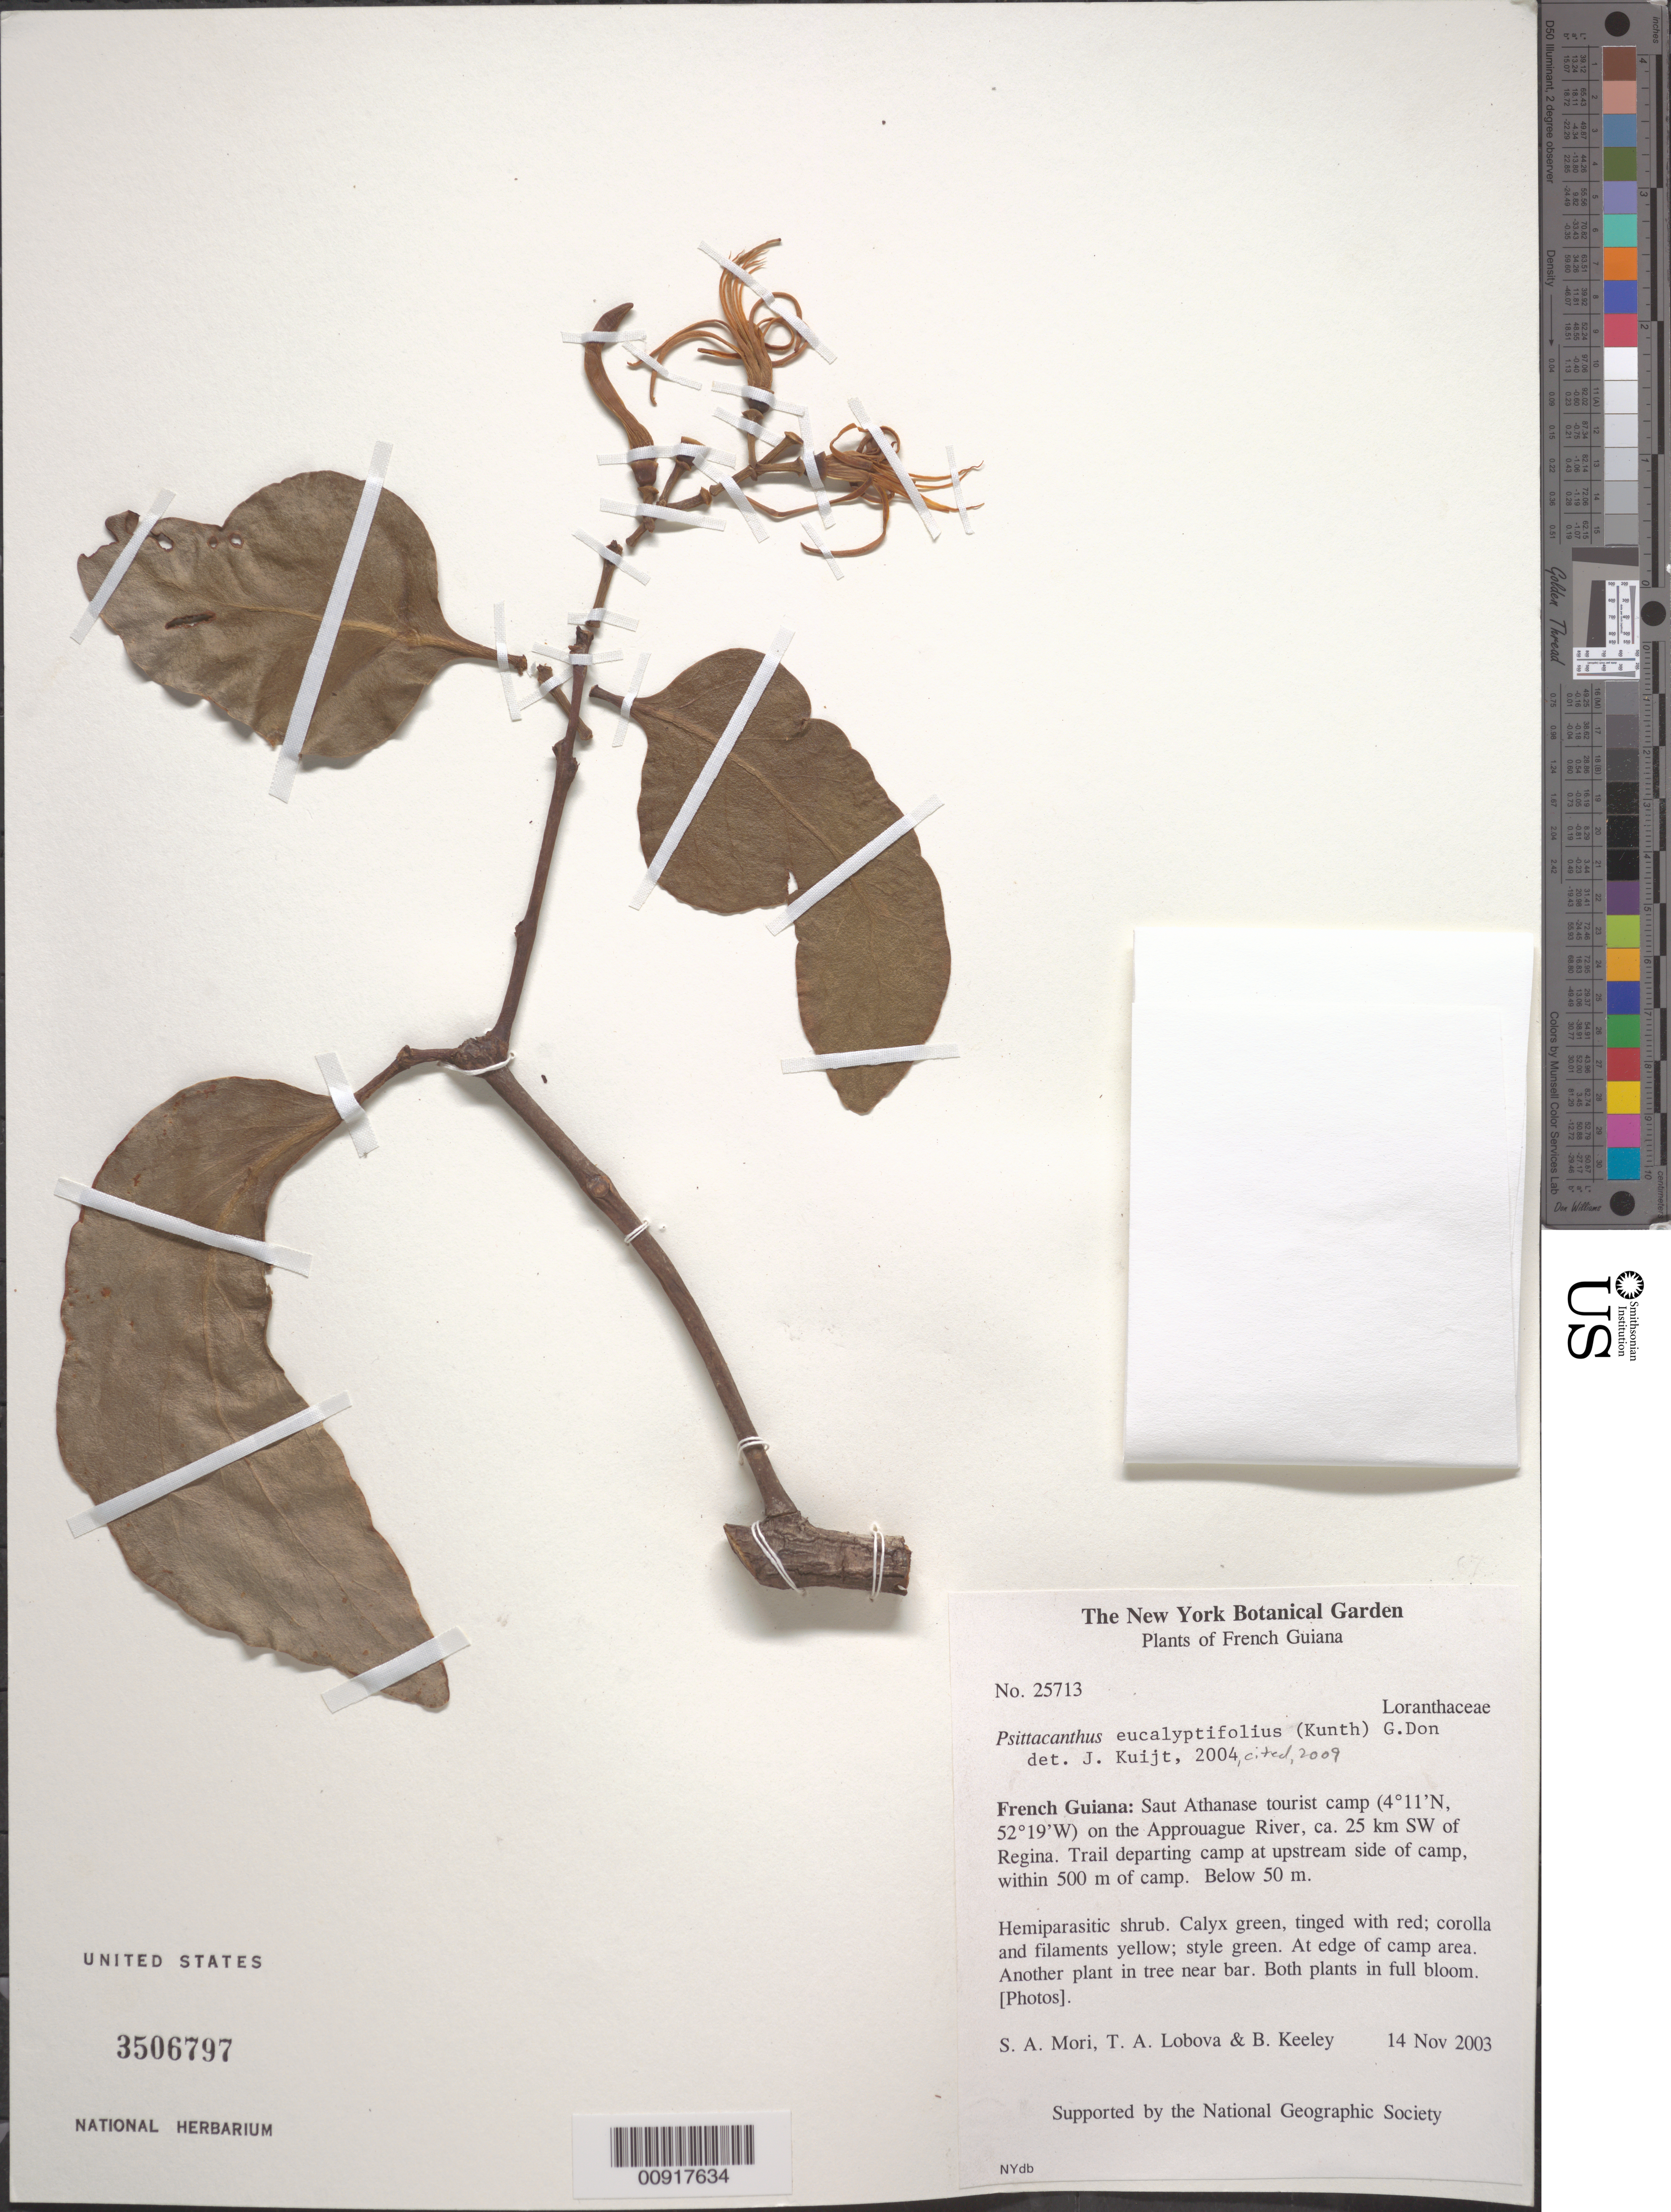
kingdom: Plantae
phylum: Tracheophyta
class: Magnoliopsida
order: Santalales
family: Loranthaceae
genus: Psittacanthus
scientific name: Psittacanthus eucalyptifolius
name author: (Kunth) G. Don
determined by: Kuijt, Job, (CANADA)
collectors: S. Mori, T. Lobova & B. W. Keeley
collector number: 25713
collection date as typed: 14-Nov-03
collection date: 2003-11-14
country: French Guiana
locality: Saut Athanase tourist camp, Approuage R., ca. 25 km SW of Regina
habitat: Trail; edge of camp area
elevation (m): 50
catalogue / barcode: US 3506797